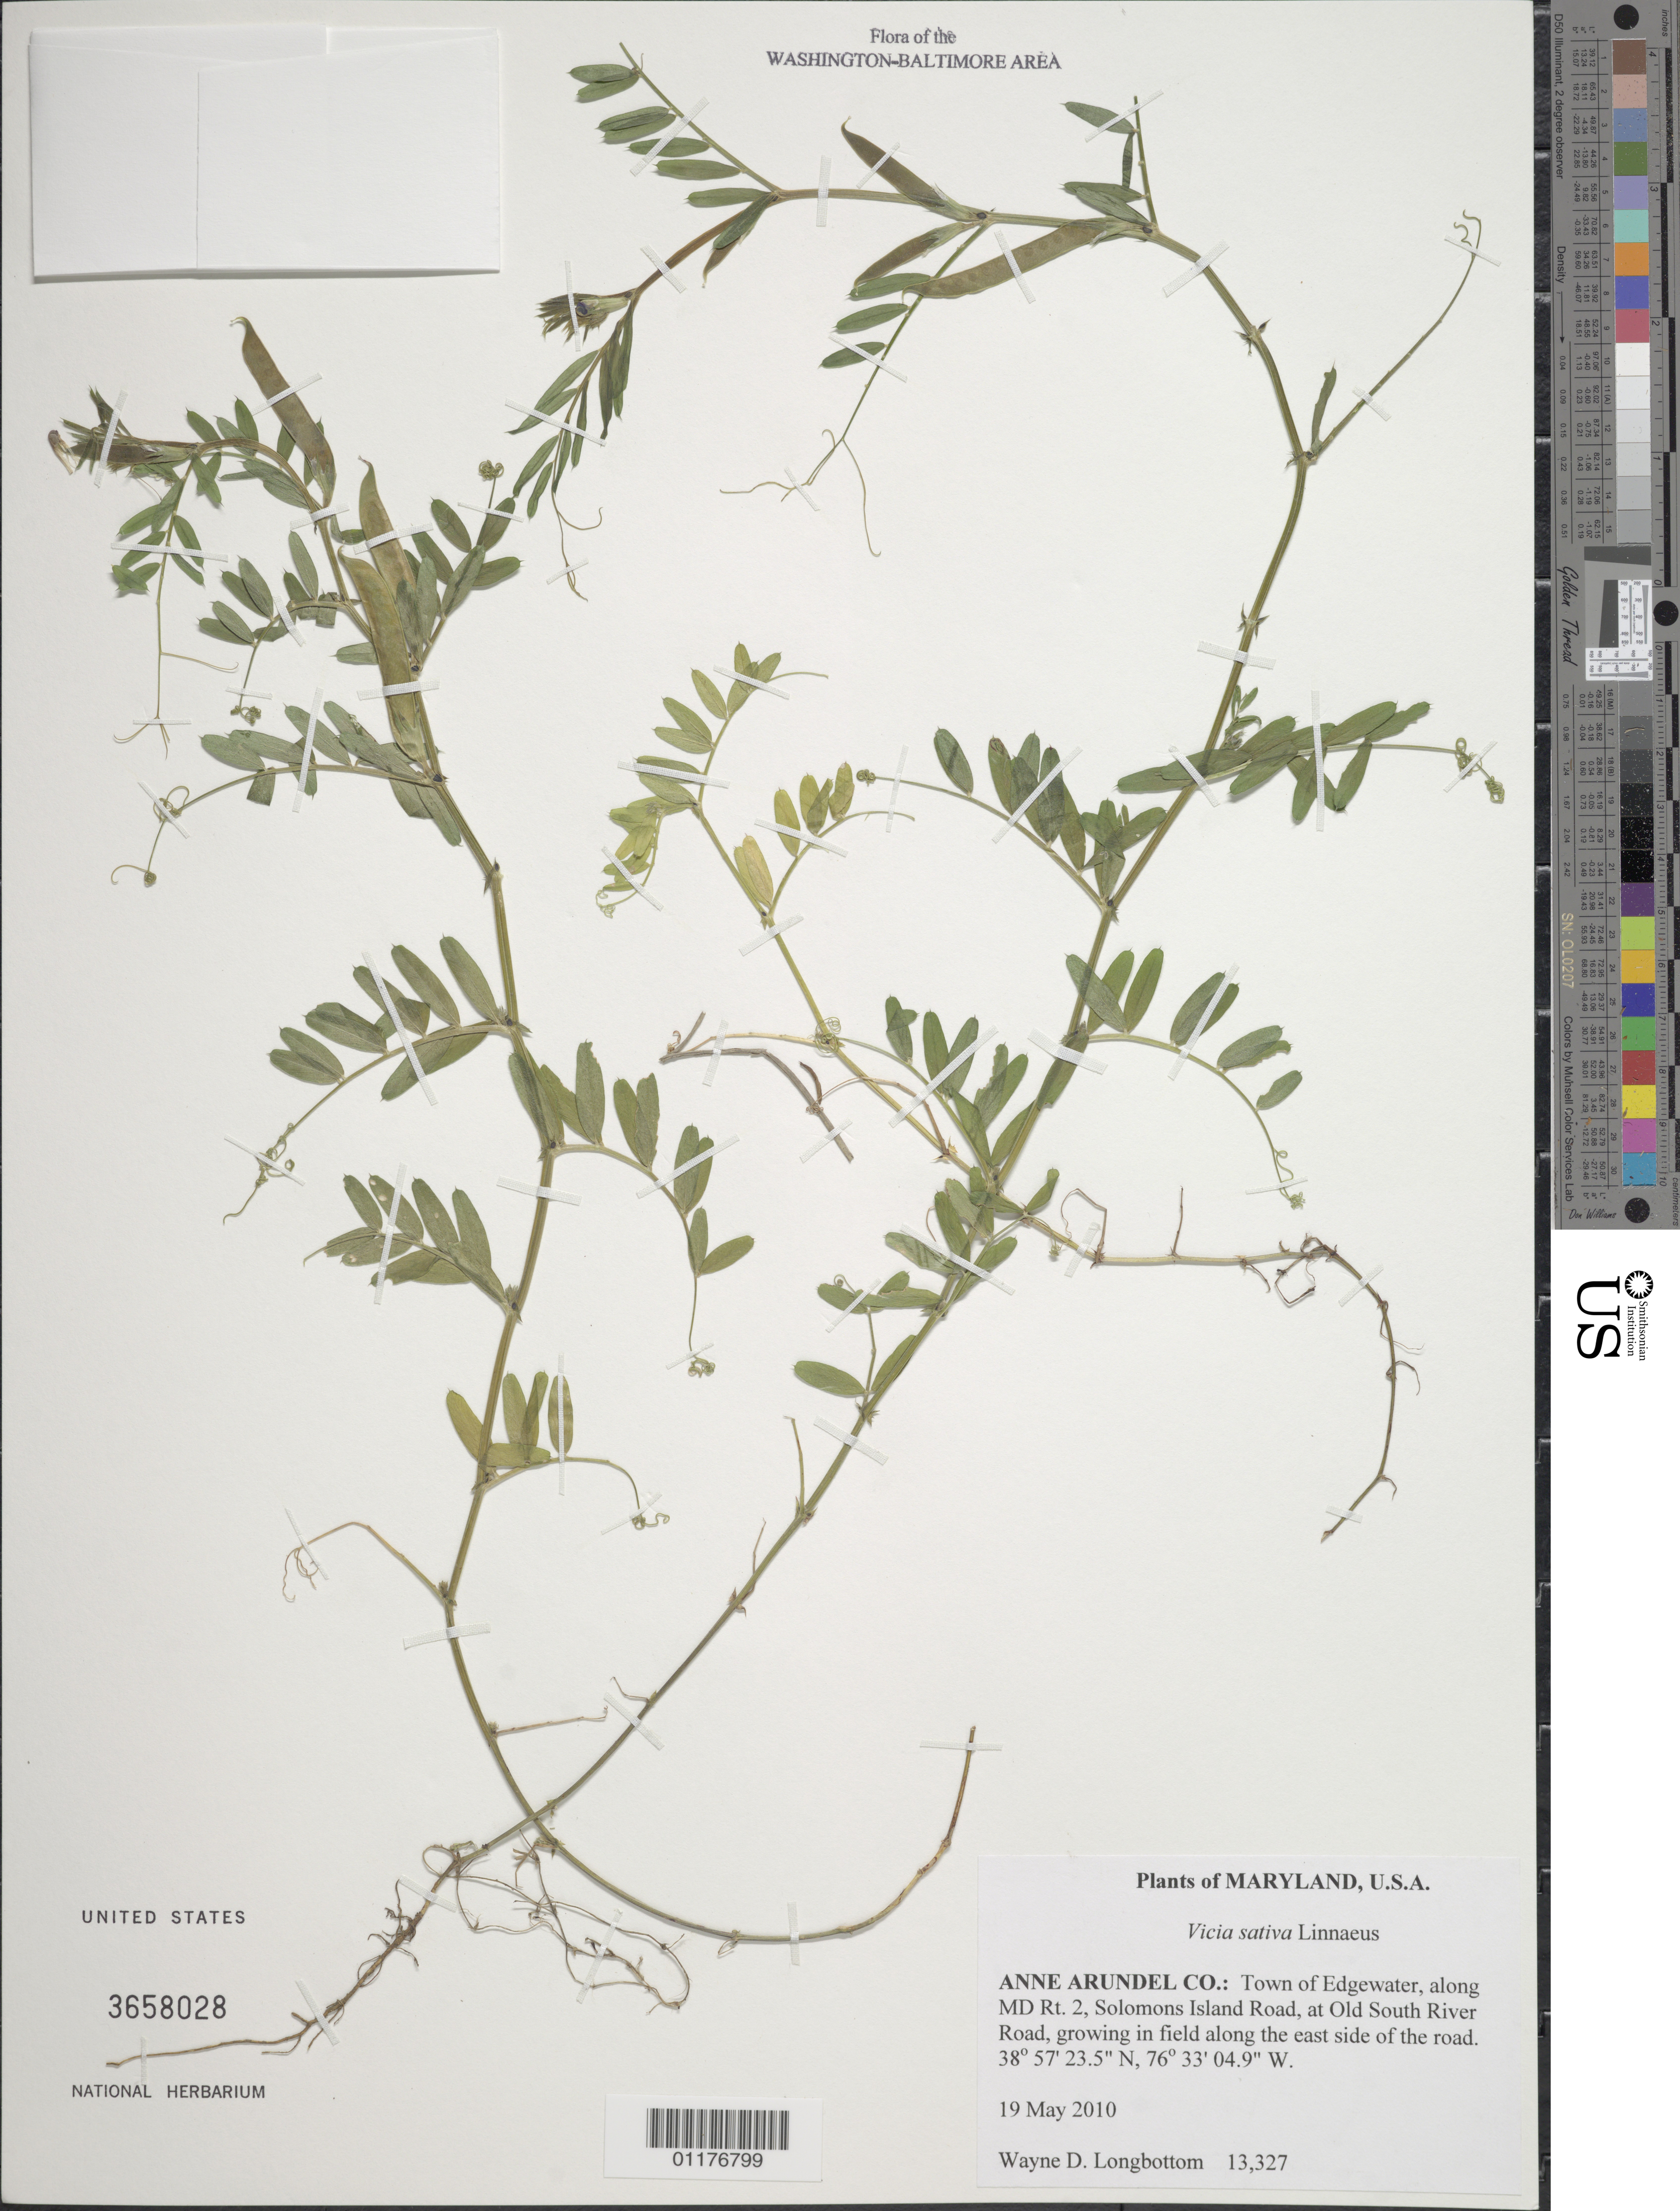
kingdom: Plantae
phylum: Tracheophyta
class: Magnoliopsida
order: Fabales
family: Fabaceae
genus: Vicia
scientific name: Vicia sativa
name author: L.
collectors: D. Longbottom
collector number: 13327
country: United States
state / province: Maryland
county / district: Anne Arundel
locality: Edgewater, along MD Rt. 2, Solomons Island Road, at Old South River Road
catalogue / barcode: US 3658028